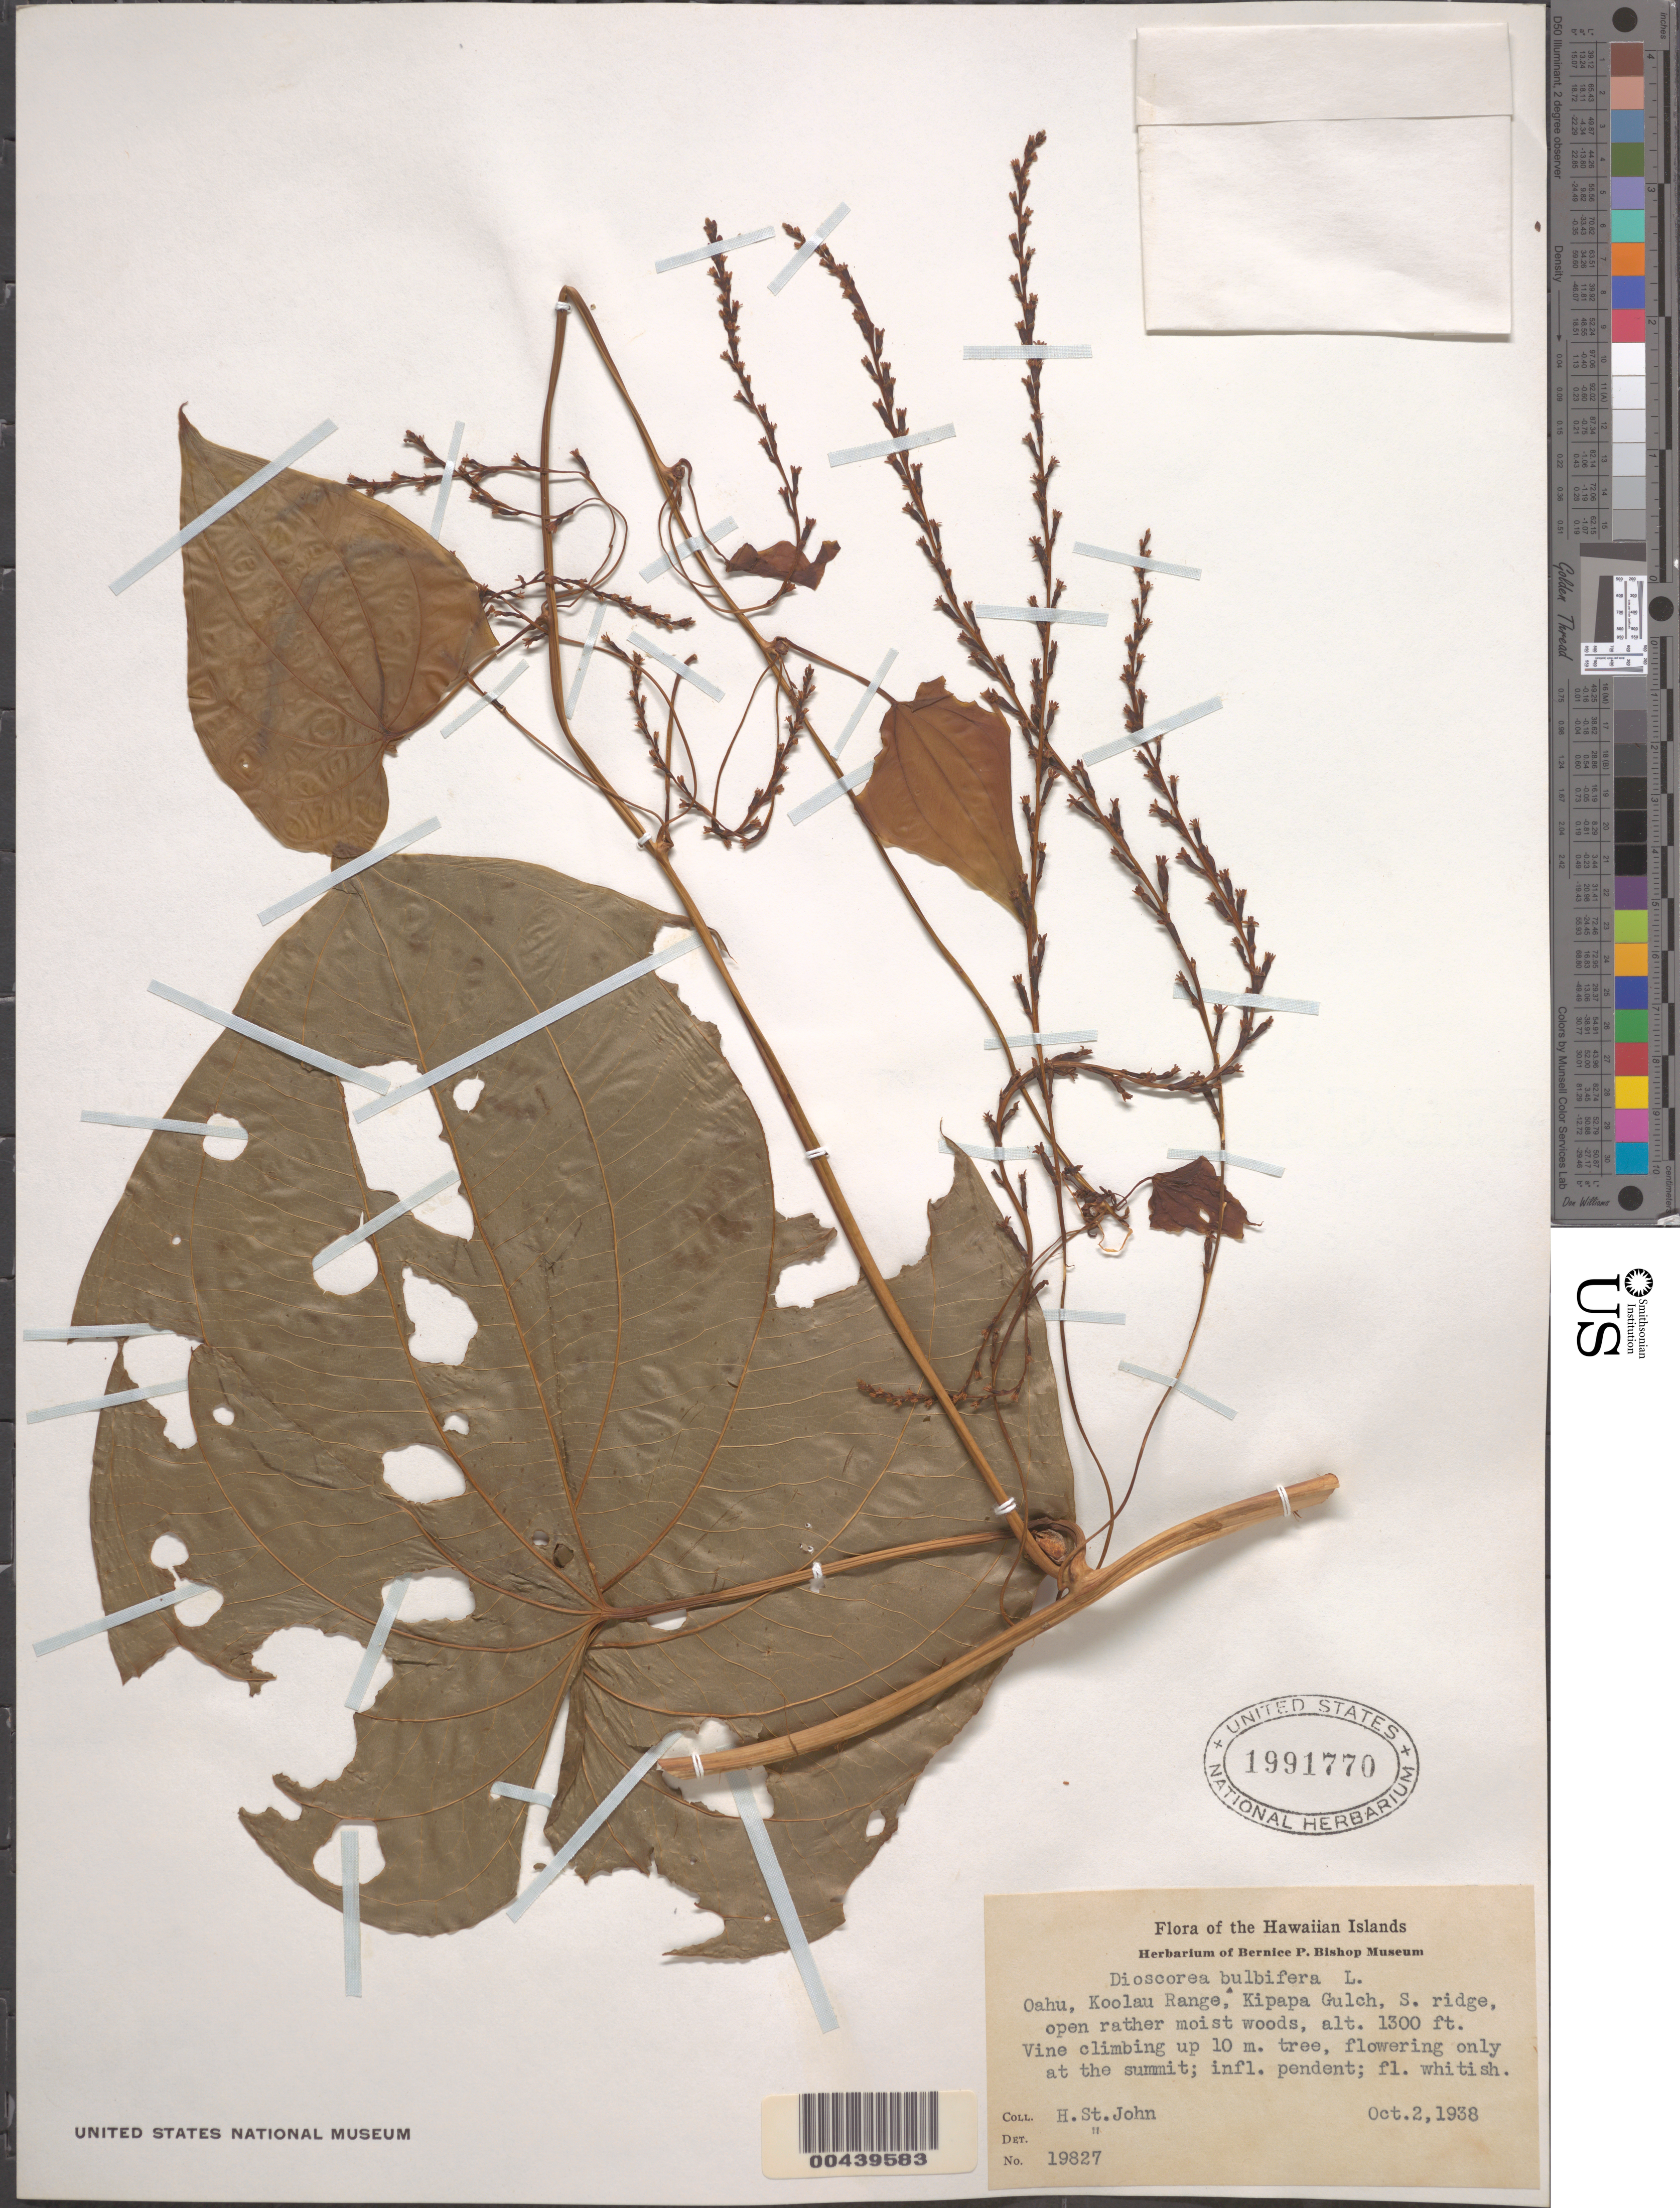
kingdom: Plantae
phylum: Tracheophyta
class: Liliopsida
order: Dioscoreales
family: Dioscoreaceae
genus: Dioscorea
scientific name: Dioscorea bulbifera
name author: L.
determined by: St. John, H.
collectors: H. St. John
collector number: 19827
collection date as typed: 2 Oct 1938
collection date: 1938-10-02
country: United States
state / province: Hawaii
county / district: Honolulu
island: Oahu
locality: Koolau Range, Kipapa Gulch, S ridge, at the summit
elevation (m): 396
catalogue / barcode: US 1991770